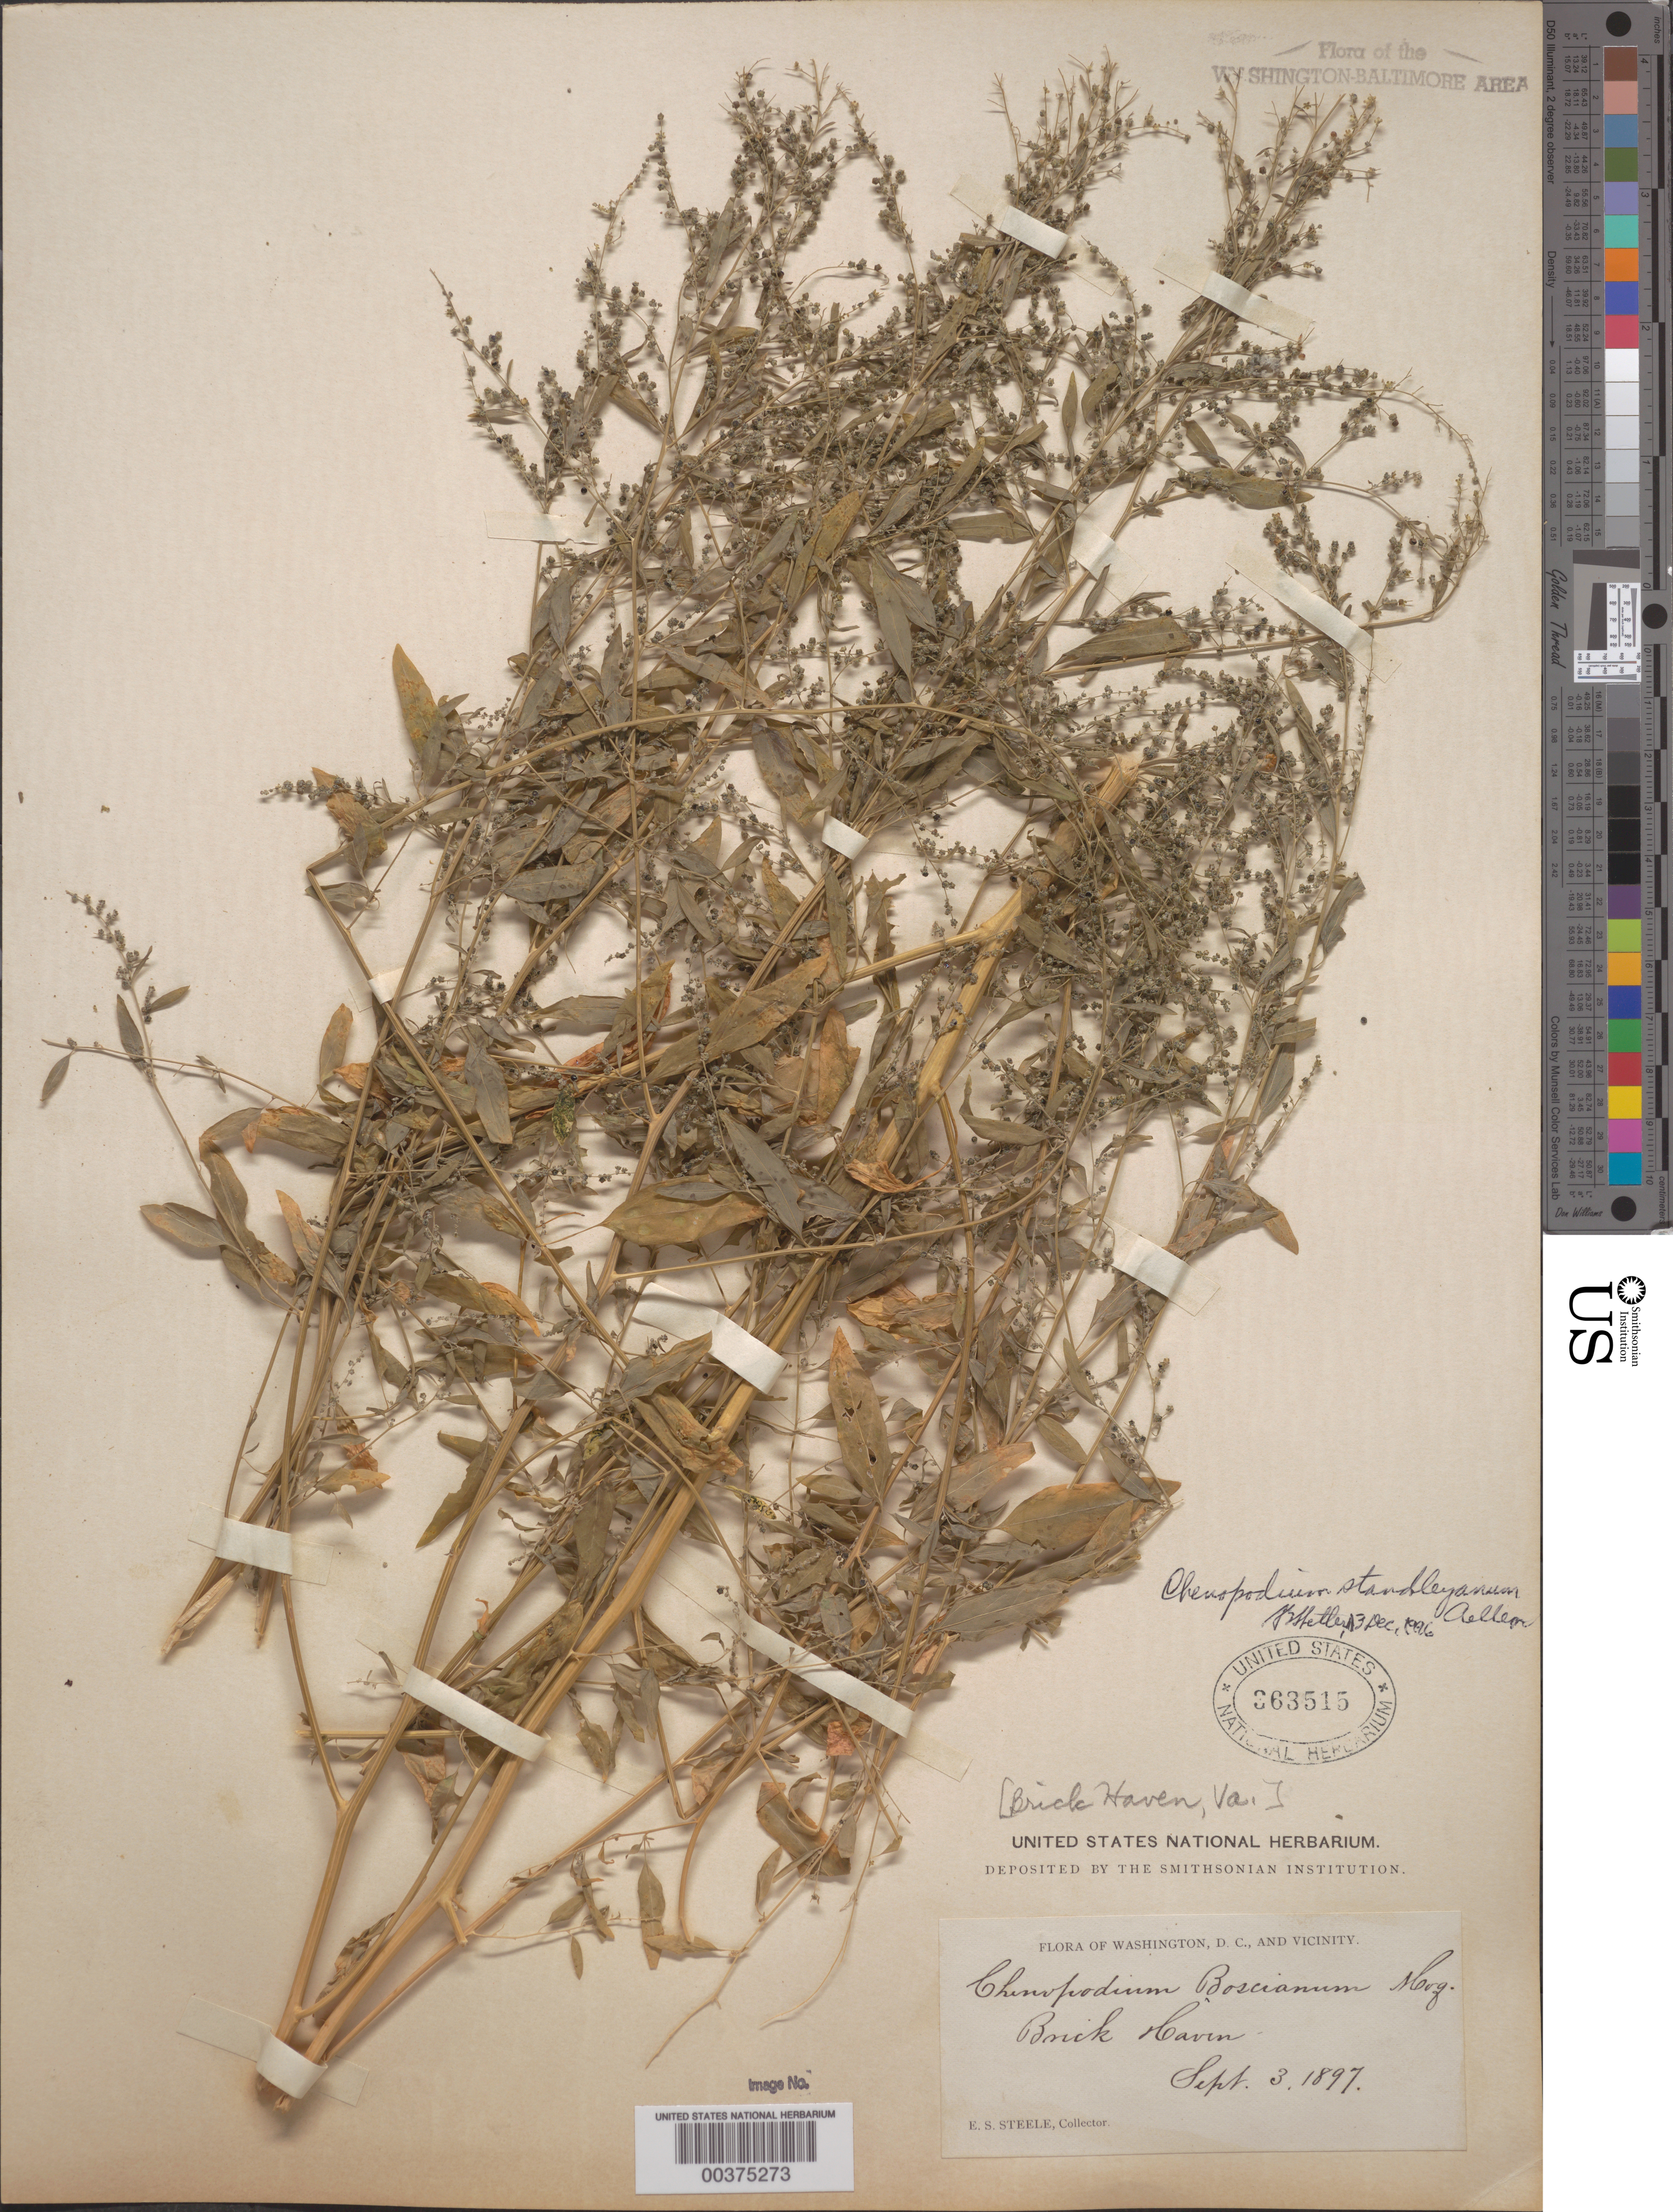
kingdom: Plantae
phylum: Tracheophyta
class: Magnoliopsida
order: Caryophyllales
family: Amaranthaceae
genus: Chenopodium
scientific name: Chenopodium standleyanum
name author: Aellen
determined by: Shetler, Stanwyn G., (US), NMNH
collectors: E. Steele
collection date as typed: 03 Sep 1897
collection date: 1897-09-03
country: United States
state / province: Virginia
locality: Brick Haven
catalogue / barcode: US 363515